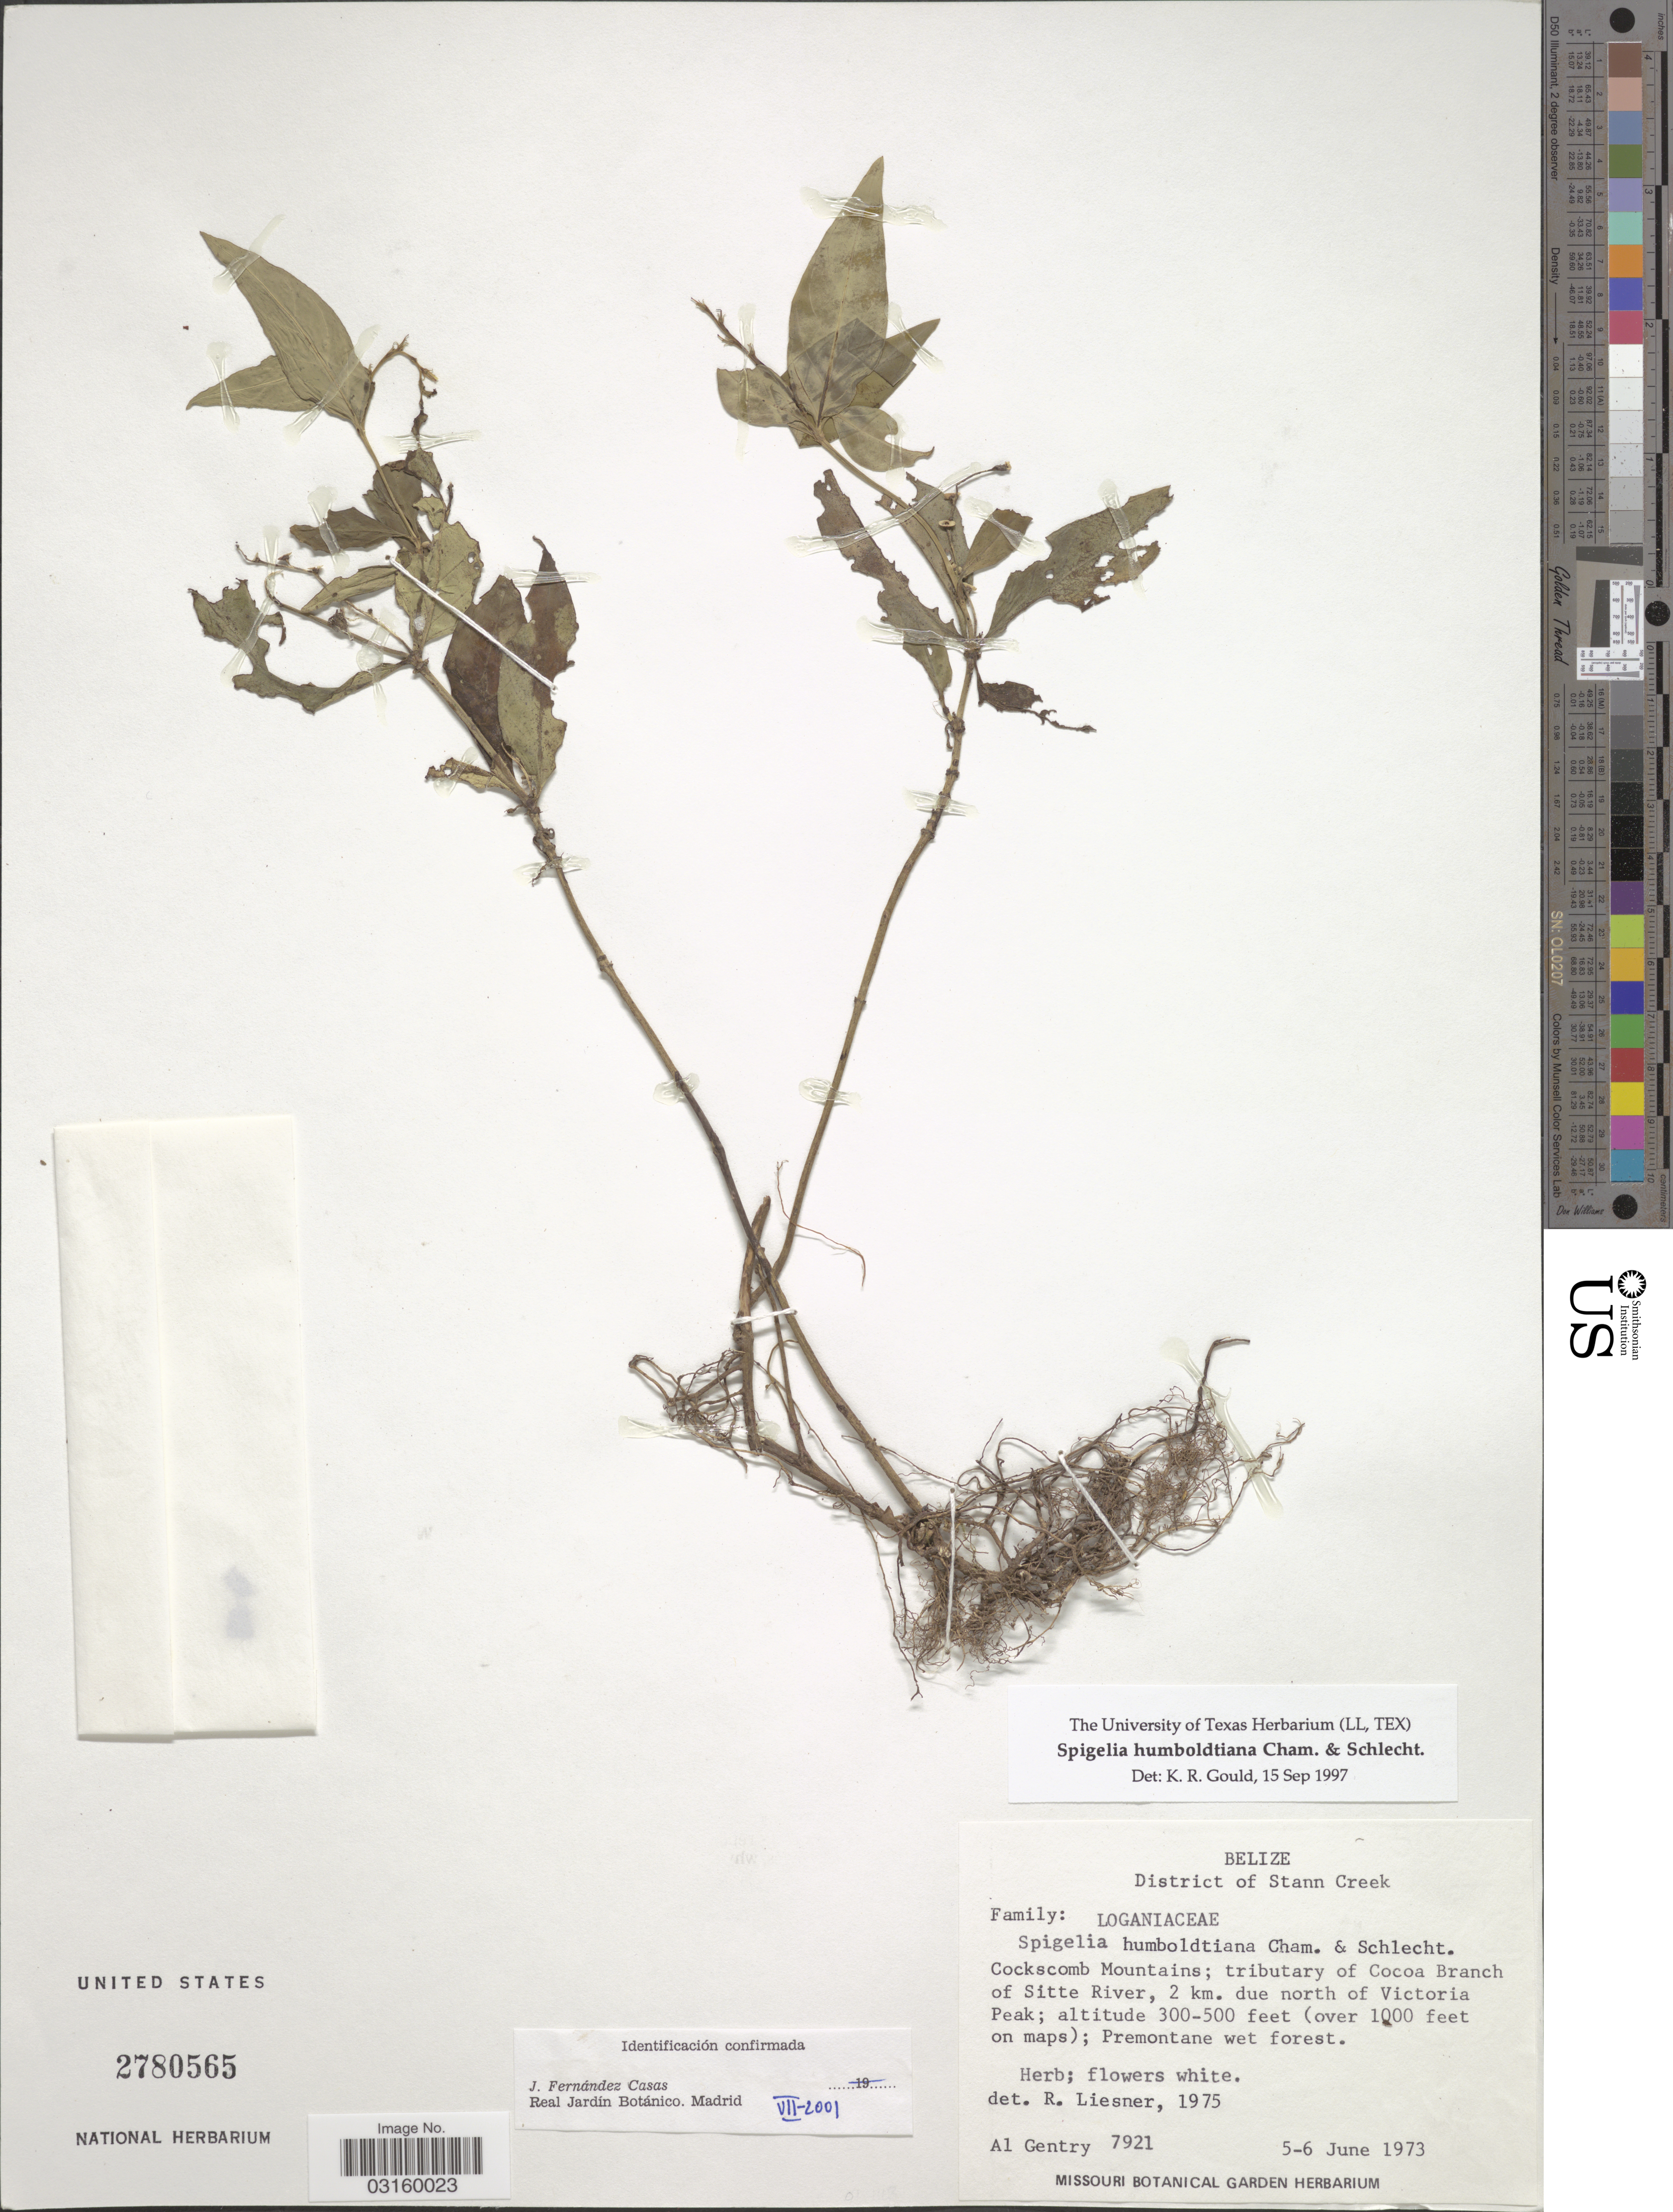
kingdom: Plantae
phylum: Tracheophyta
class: Magnoliopsida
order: Gentianales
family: Loganiaceae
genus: Spigelia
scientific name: Spigelia humboldtiana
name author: Cham. & Schltdl.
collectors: A. H. Gentry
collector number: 7921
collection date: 1973-06-05/1973-06-06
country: Belize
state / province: Stann Creek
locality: District of Stann Creek, Cockscomb Mountains; tributary of Cocoa Branch of Sitte River, 2 km. due north of Victoria Peak.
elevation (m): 91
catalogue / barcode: US 2780565